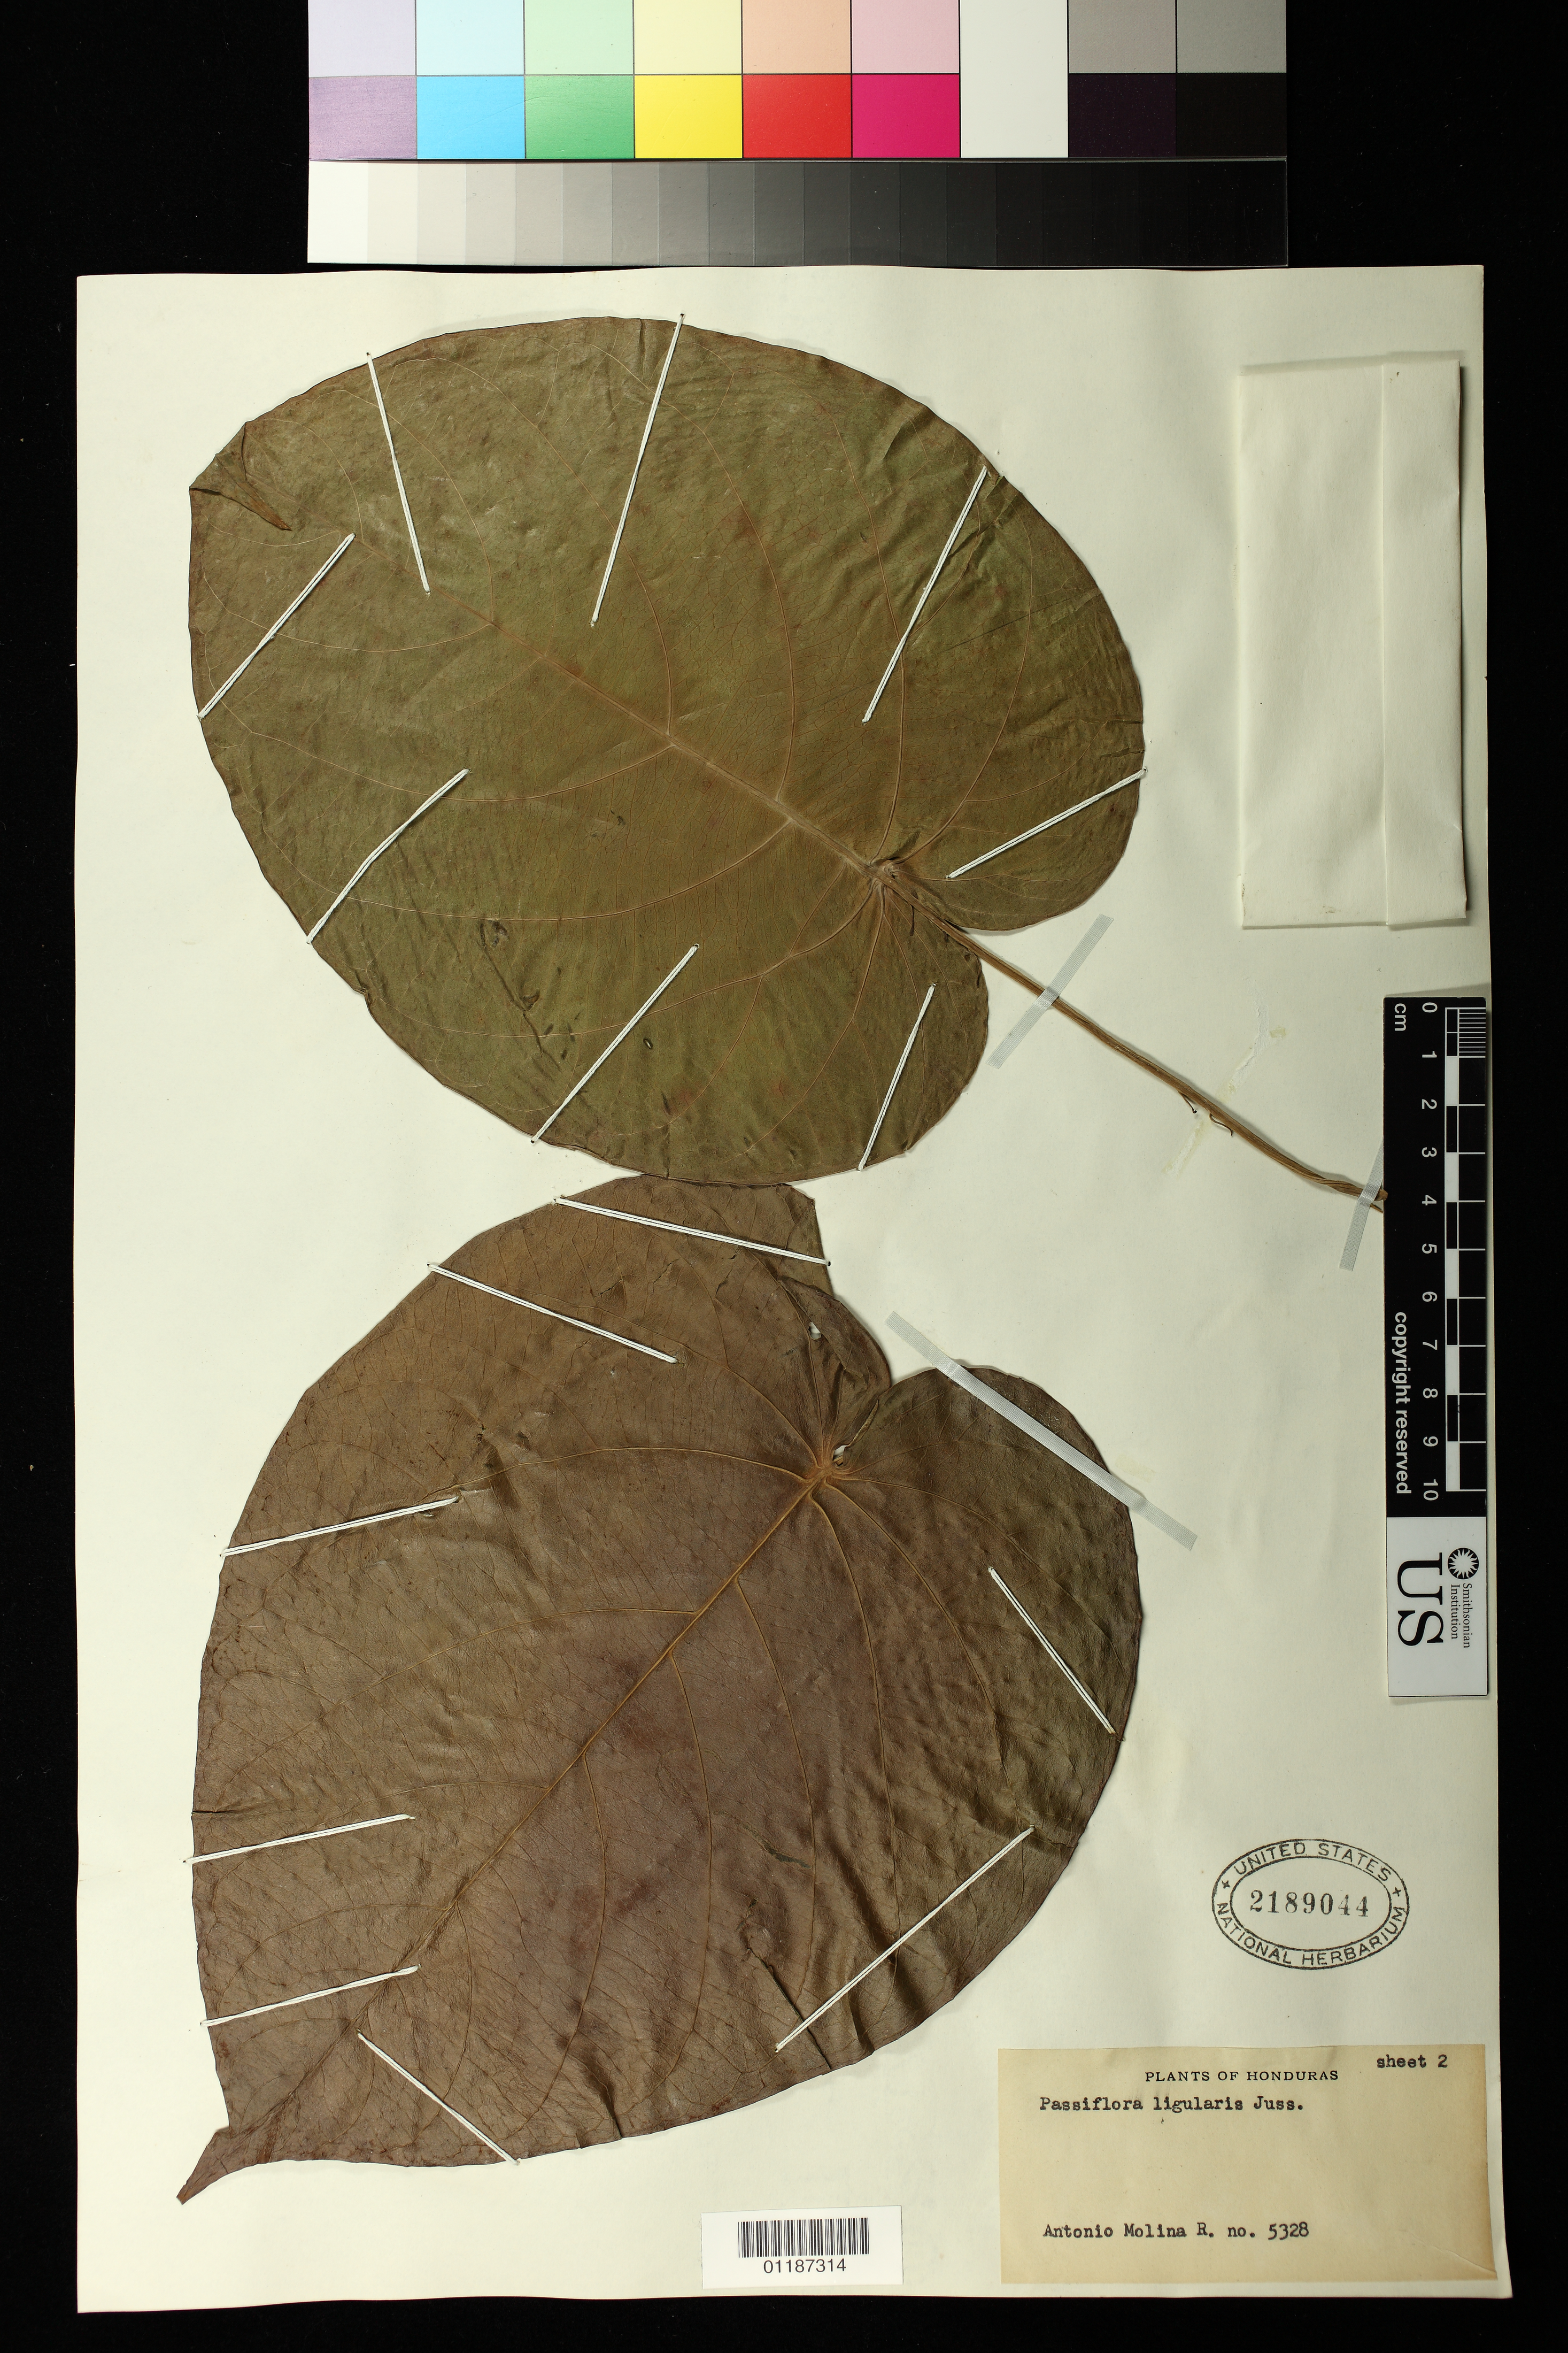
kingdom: Plantae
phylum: Tracheophyta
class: Magnoliopsida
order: Malpighiales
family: Passifloraceae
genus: Passiflora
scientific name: Passiflora ligularis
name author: Juss.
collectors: A. Molina R.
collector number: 5328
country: Honduras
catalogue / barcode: US 2189044